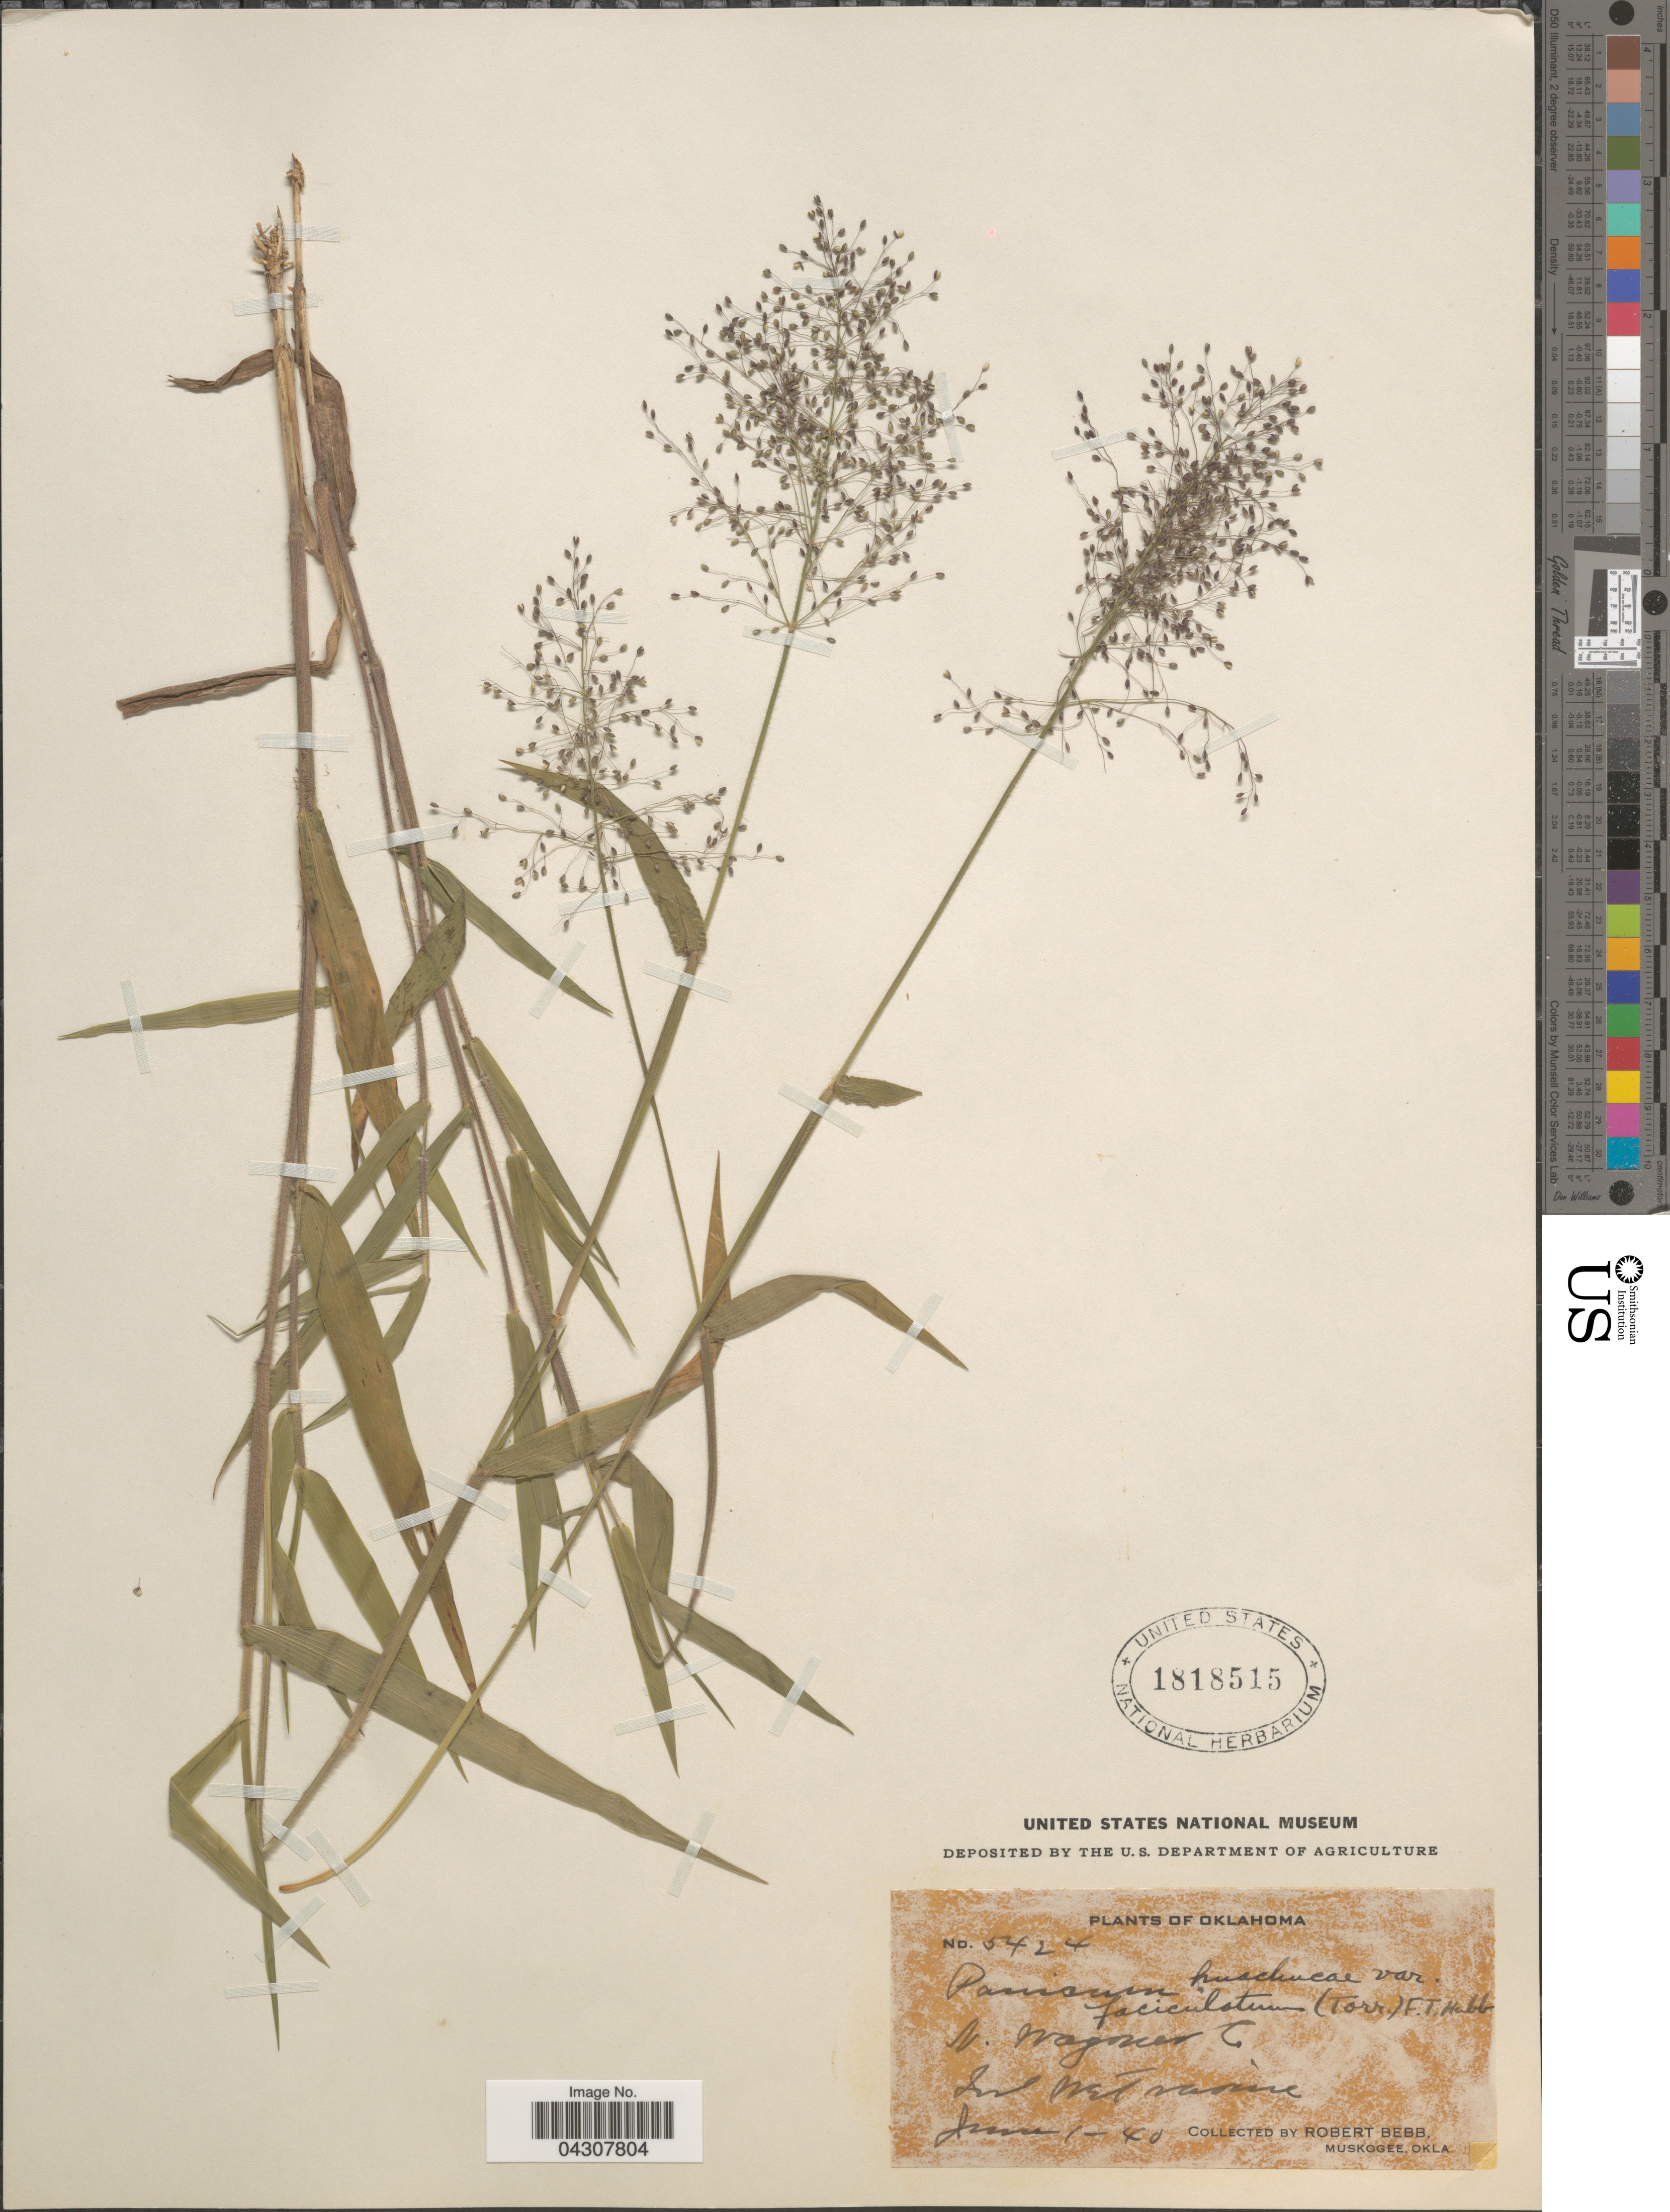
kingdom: Plantae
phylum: Tracheophyta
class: Liliopsida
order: Poales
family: Poaceae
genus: Dichanthelium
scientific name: Dichanthelium acuminatum var. acuminatum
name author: (Sw.) Gould & C.A. Clark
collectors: R. Bebb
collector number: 5424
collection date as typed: Transcribed d/m/y: 1/6/40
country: United States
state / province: Oklahoma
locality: N. Wagoner Co. In wet ravine.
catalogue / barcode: US 1818515